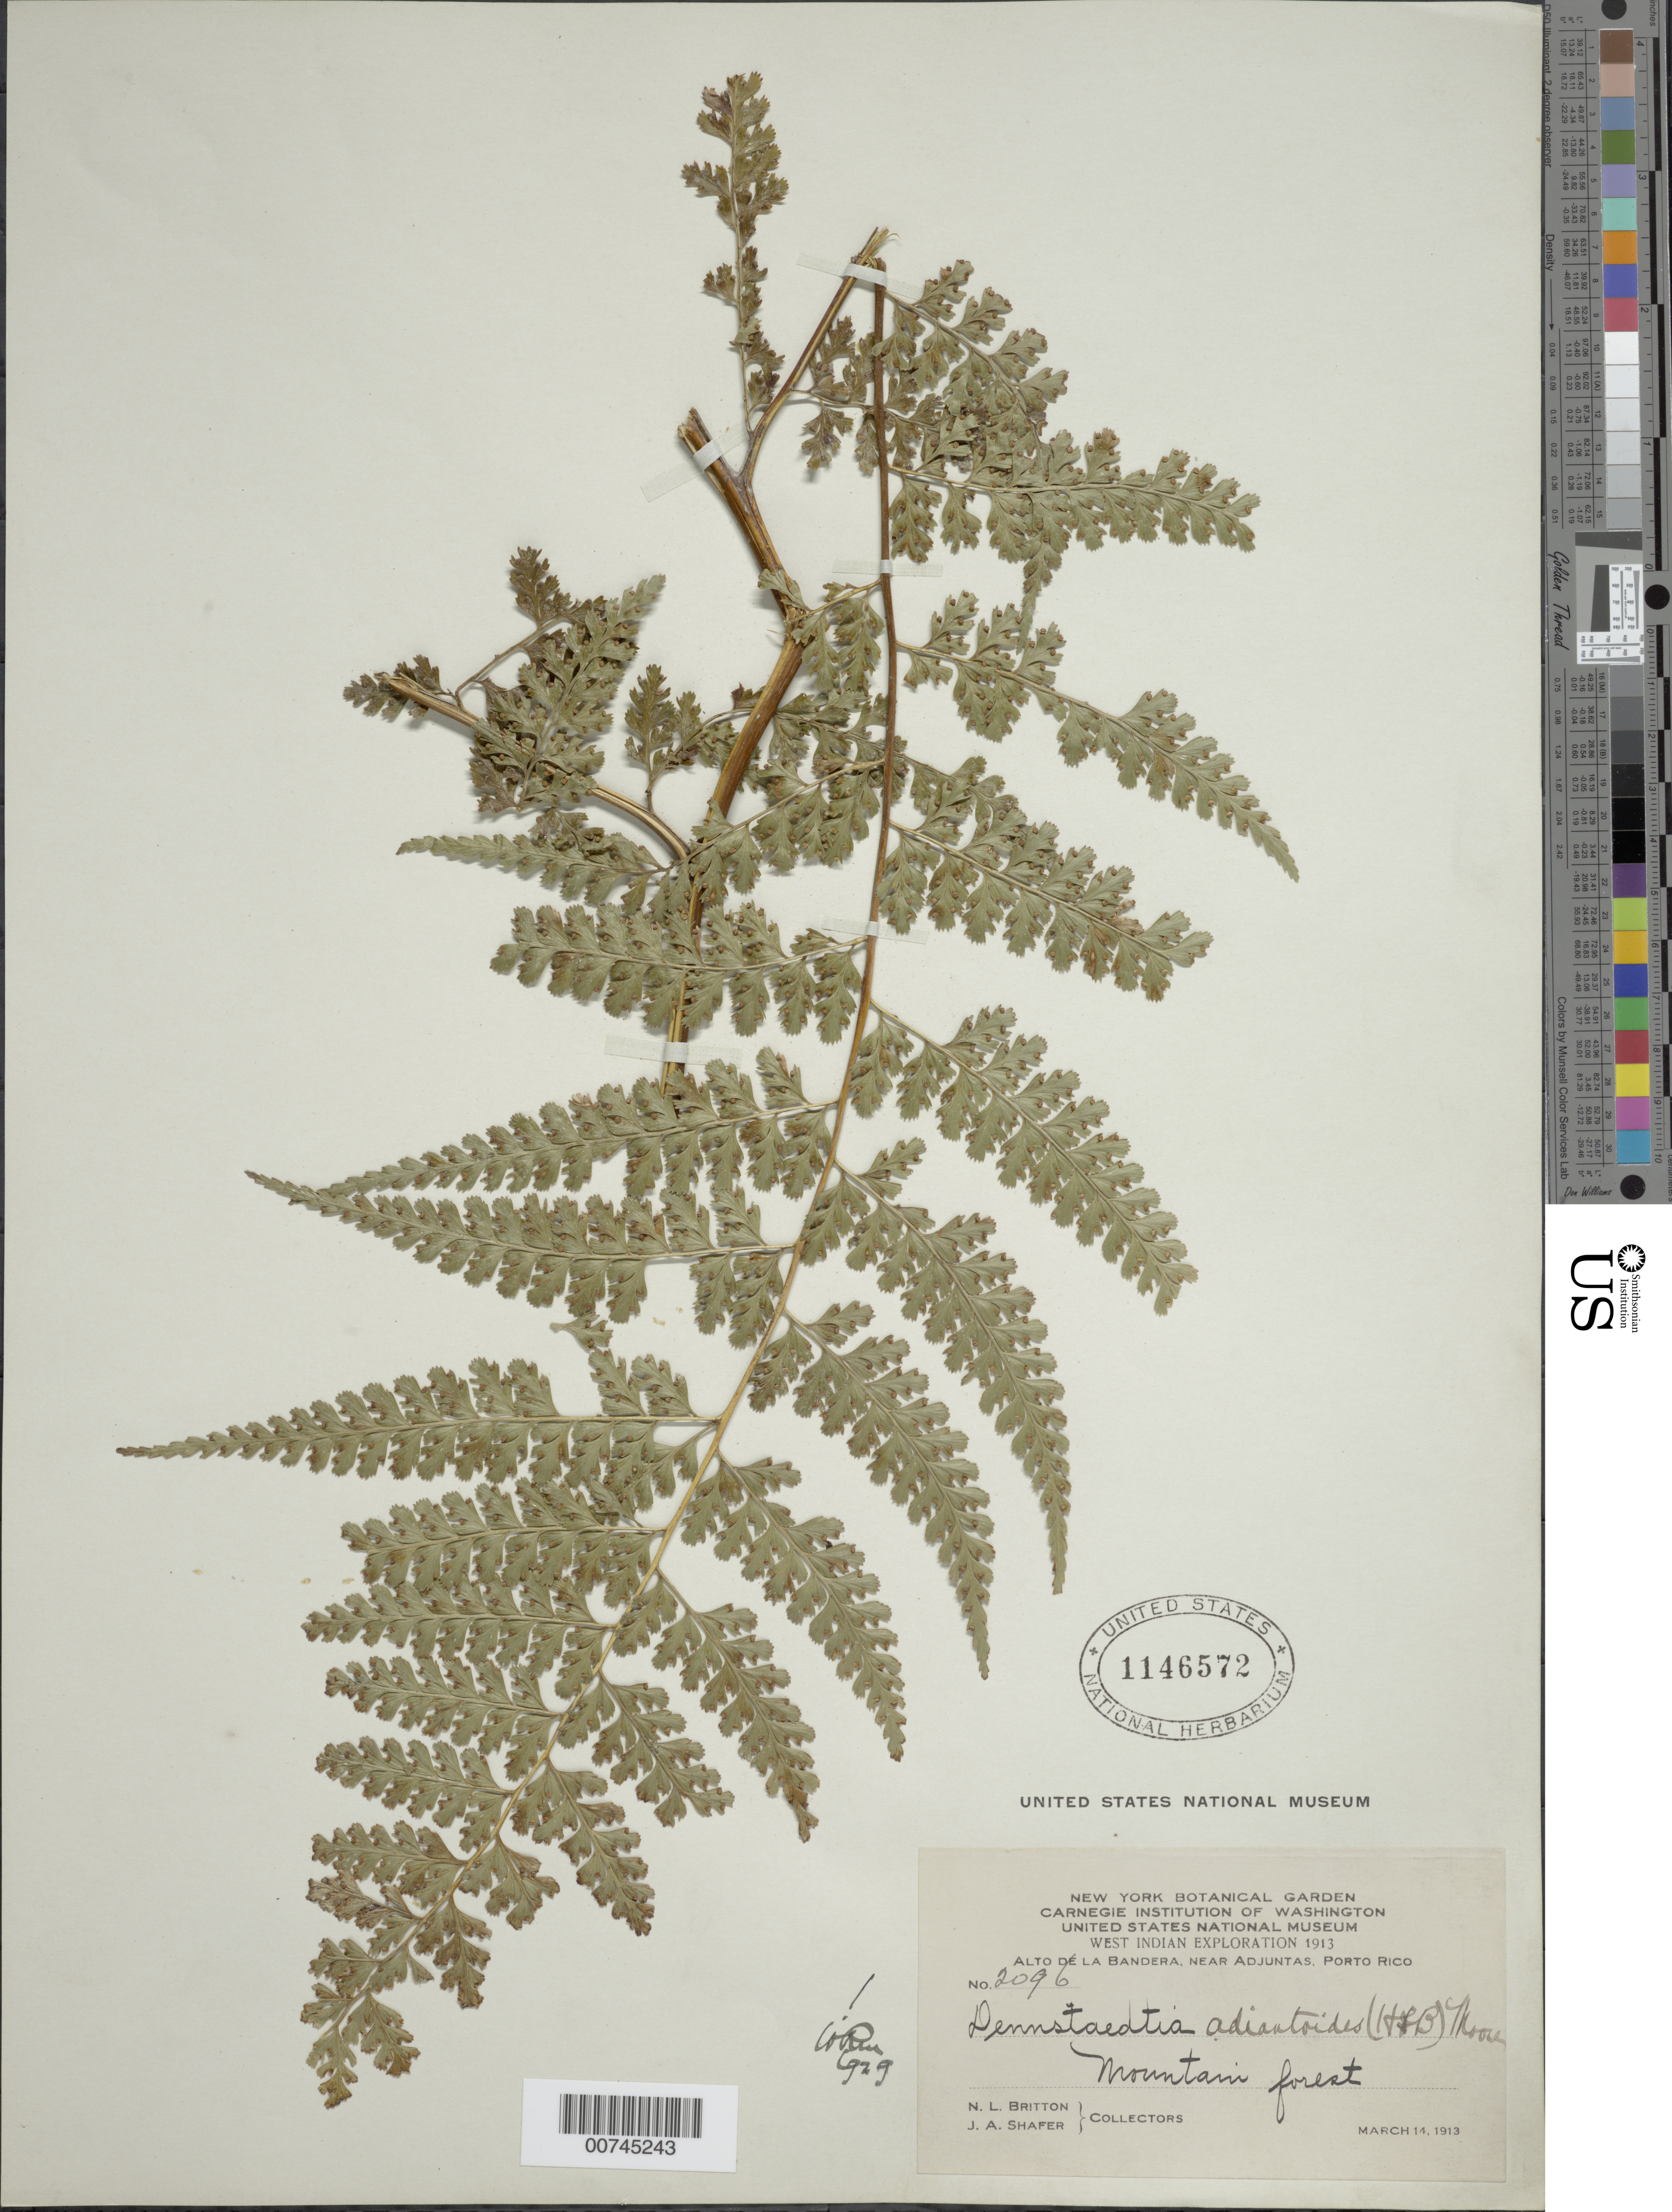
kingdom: Plantae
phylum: Tracheophyta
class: Polypodiopsida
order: Polypodiales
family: Dennstaedtiaceae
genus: Dennstaedtia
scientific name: Dennstaedtia bipinnata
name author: (Cav.) Maxon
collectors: N. Britton & J. A. Shafer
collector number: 2096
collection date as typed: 14 Mar 1913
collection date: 1913-03-14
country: Puerto Rico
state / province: Adjuntas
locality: Alto de La Bandera, near Adjuntas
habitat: Mountain forest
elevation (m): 700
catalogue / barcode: US 1146572